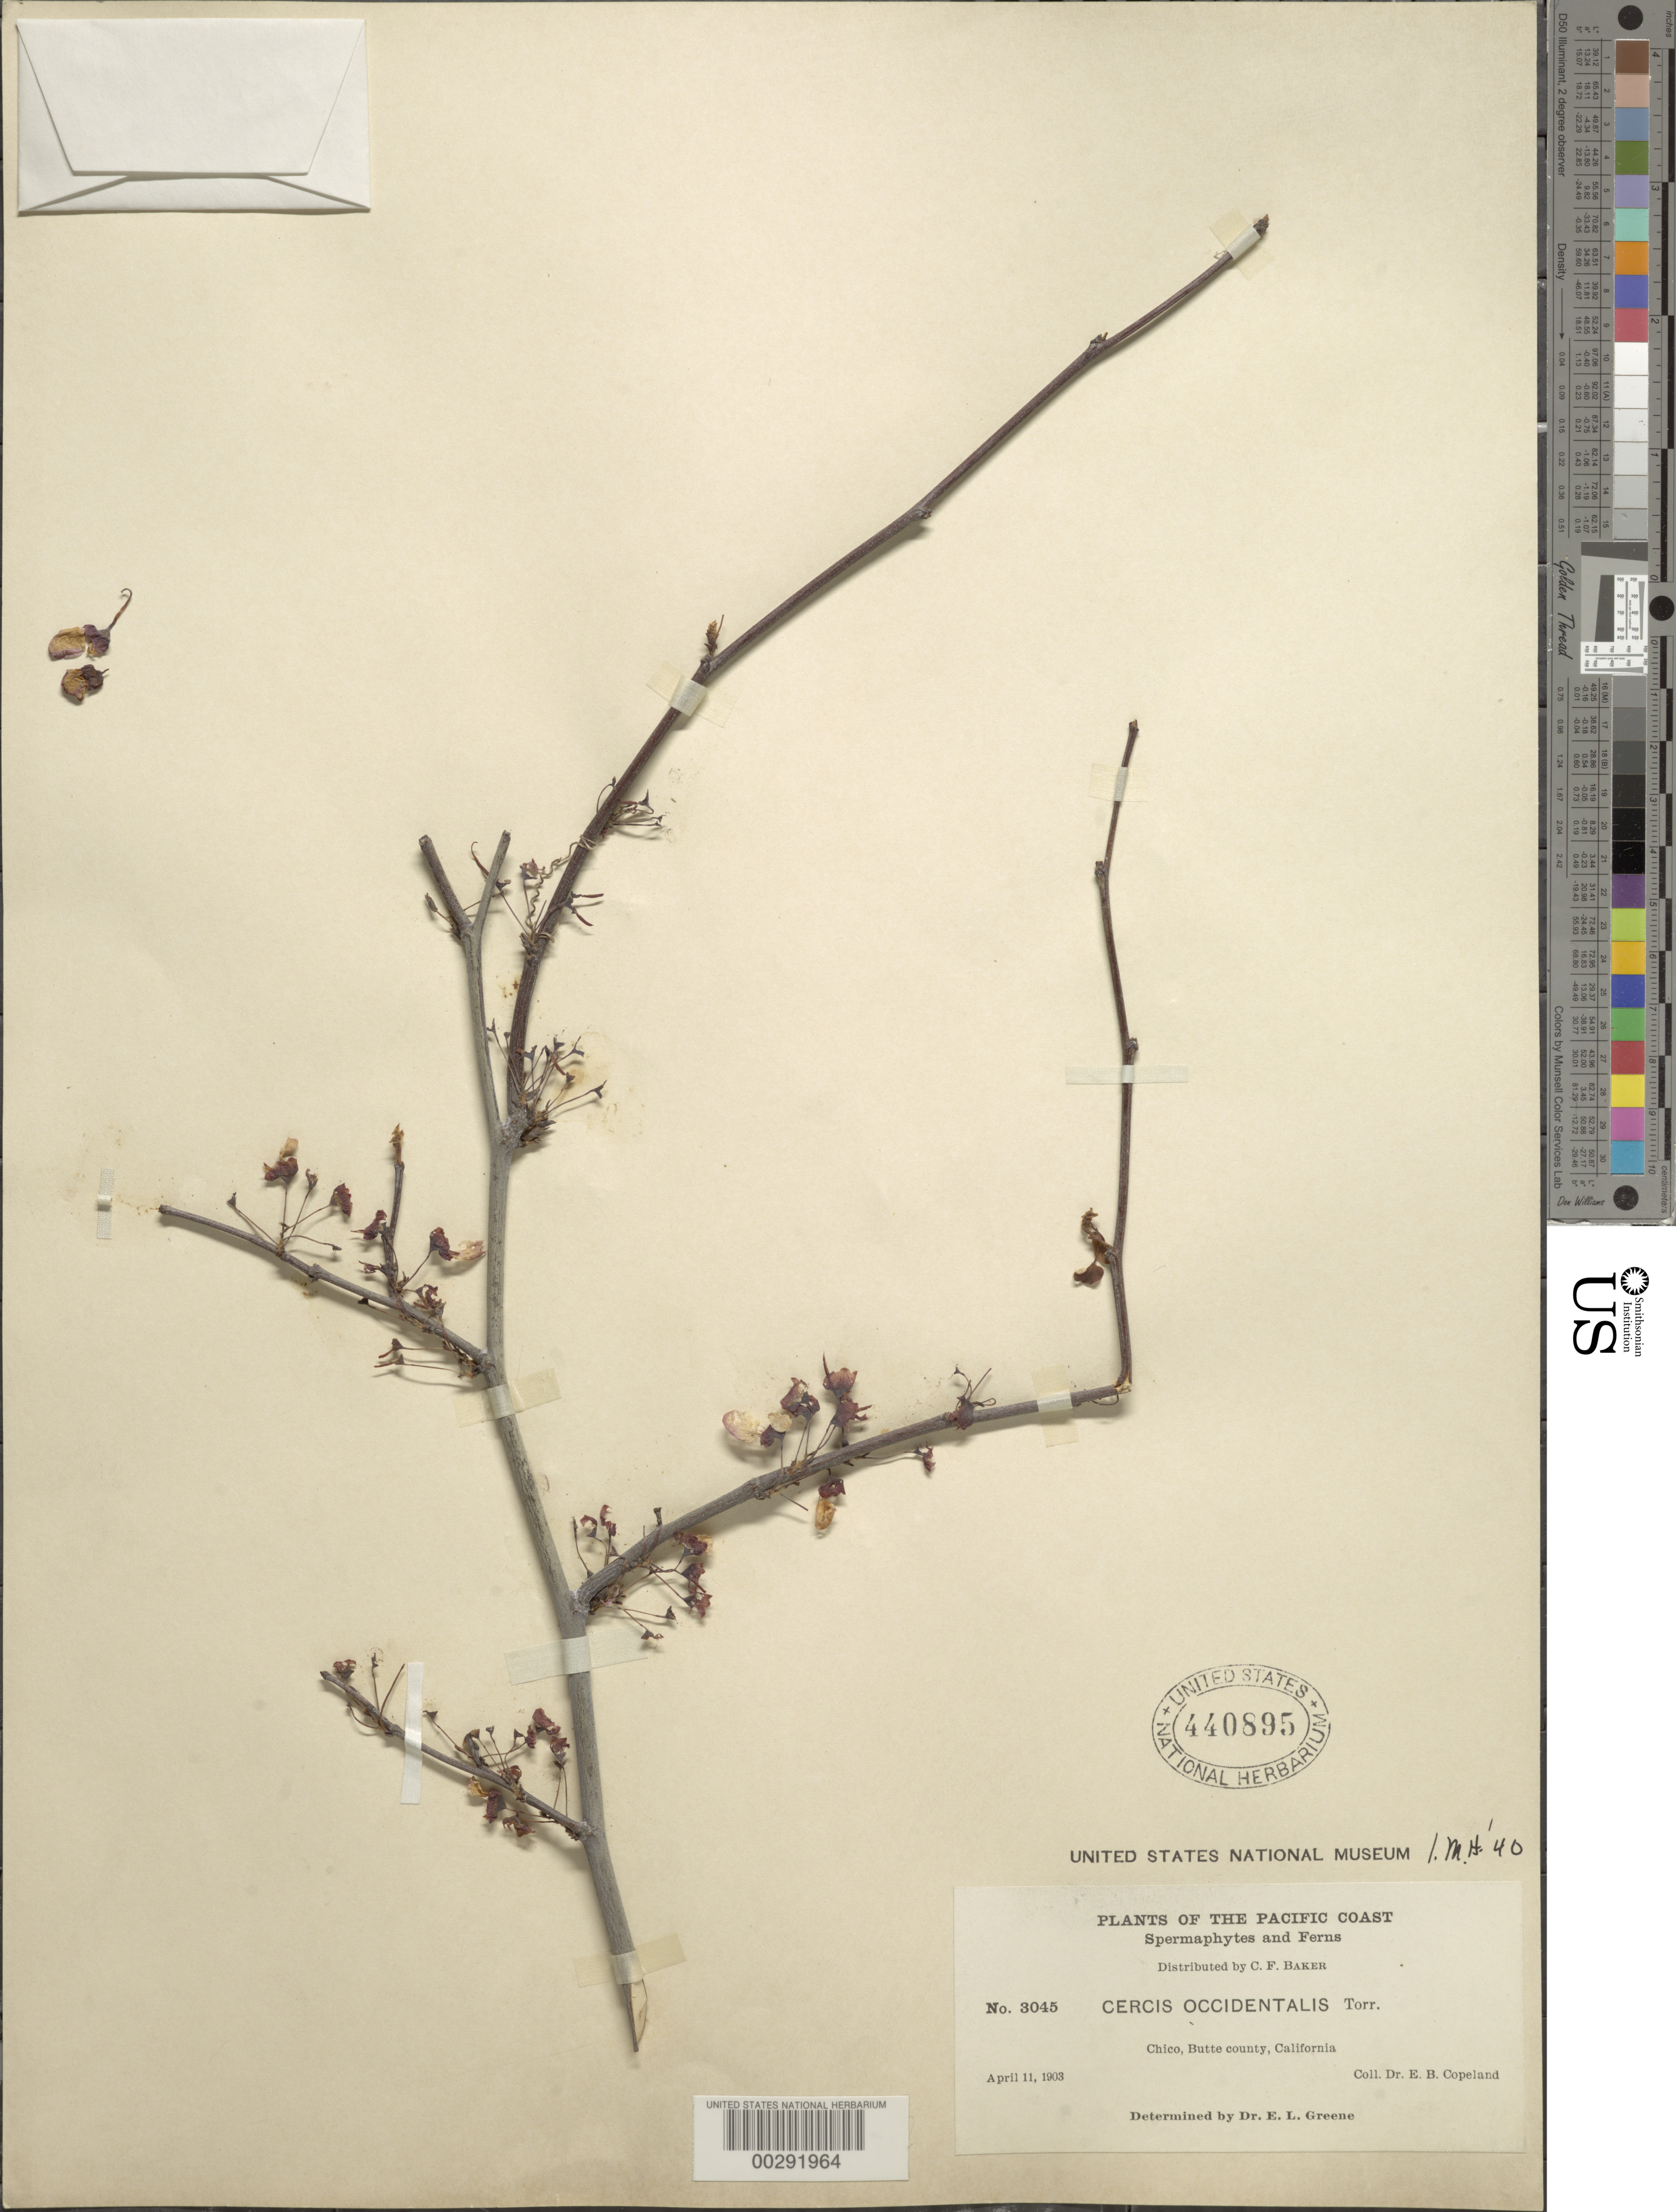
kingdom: Plantae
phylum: Tracheophyta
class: Magnoliopsida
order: Fabales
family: Fabaceae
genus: Cercis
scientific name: Cercis occidentalis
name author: Torr. ex A. Gray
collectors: E. B. Copeland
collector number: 3045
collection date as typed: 11 Apr 1903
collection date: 1903-04-11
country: United States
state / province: California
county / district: Butte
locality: Chico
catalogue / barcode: US 440895